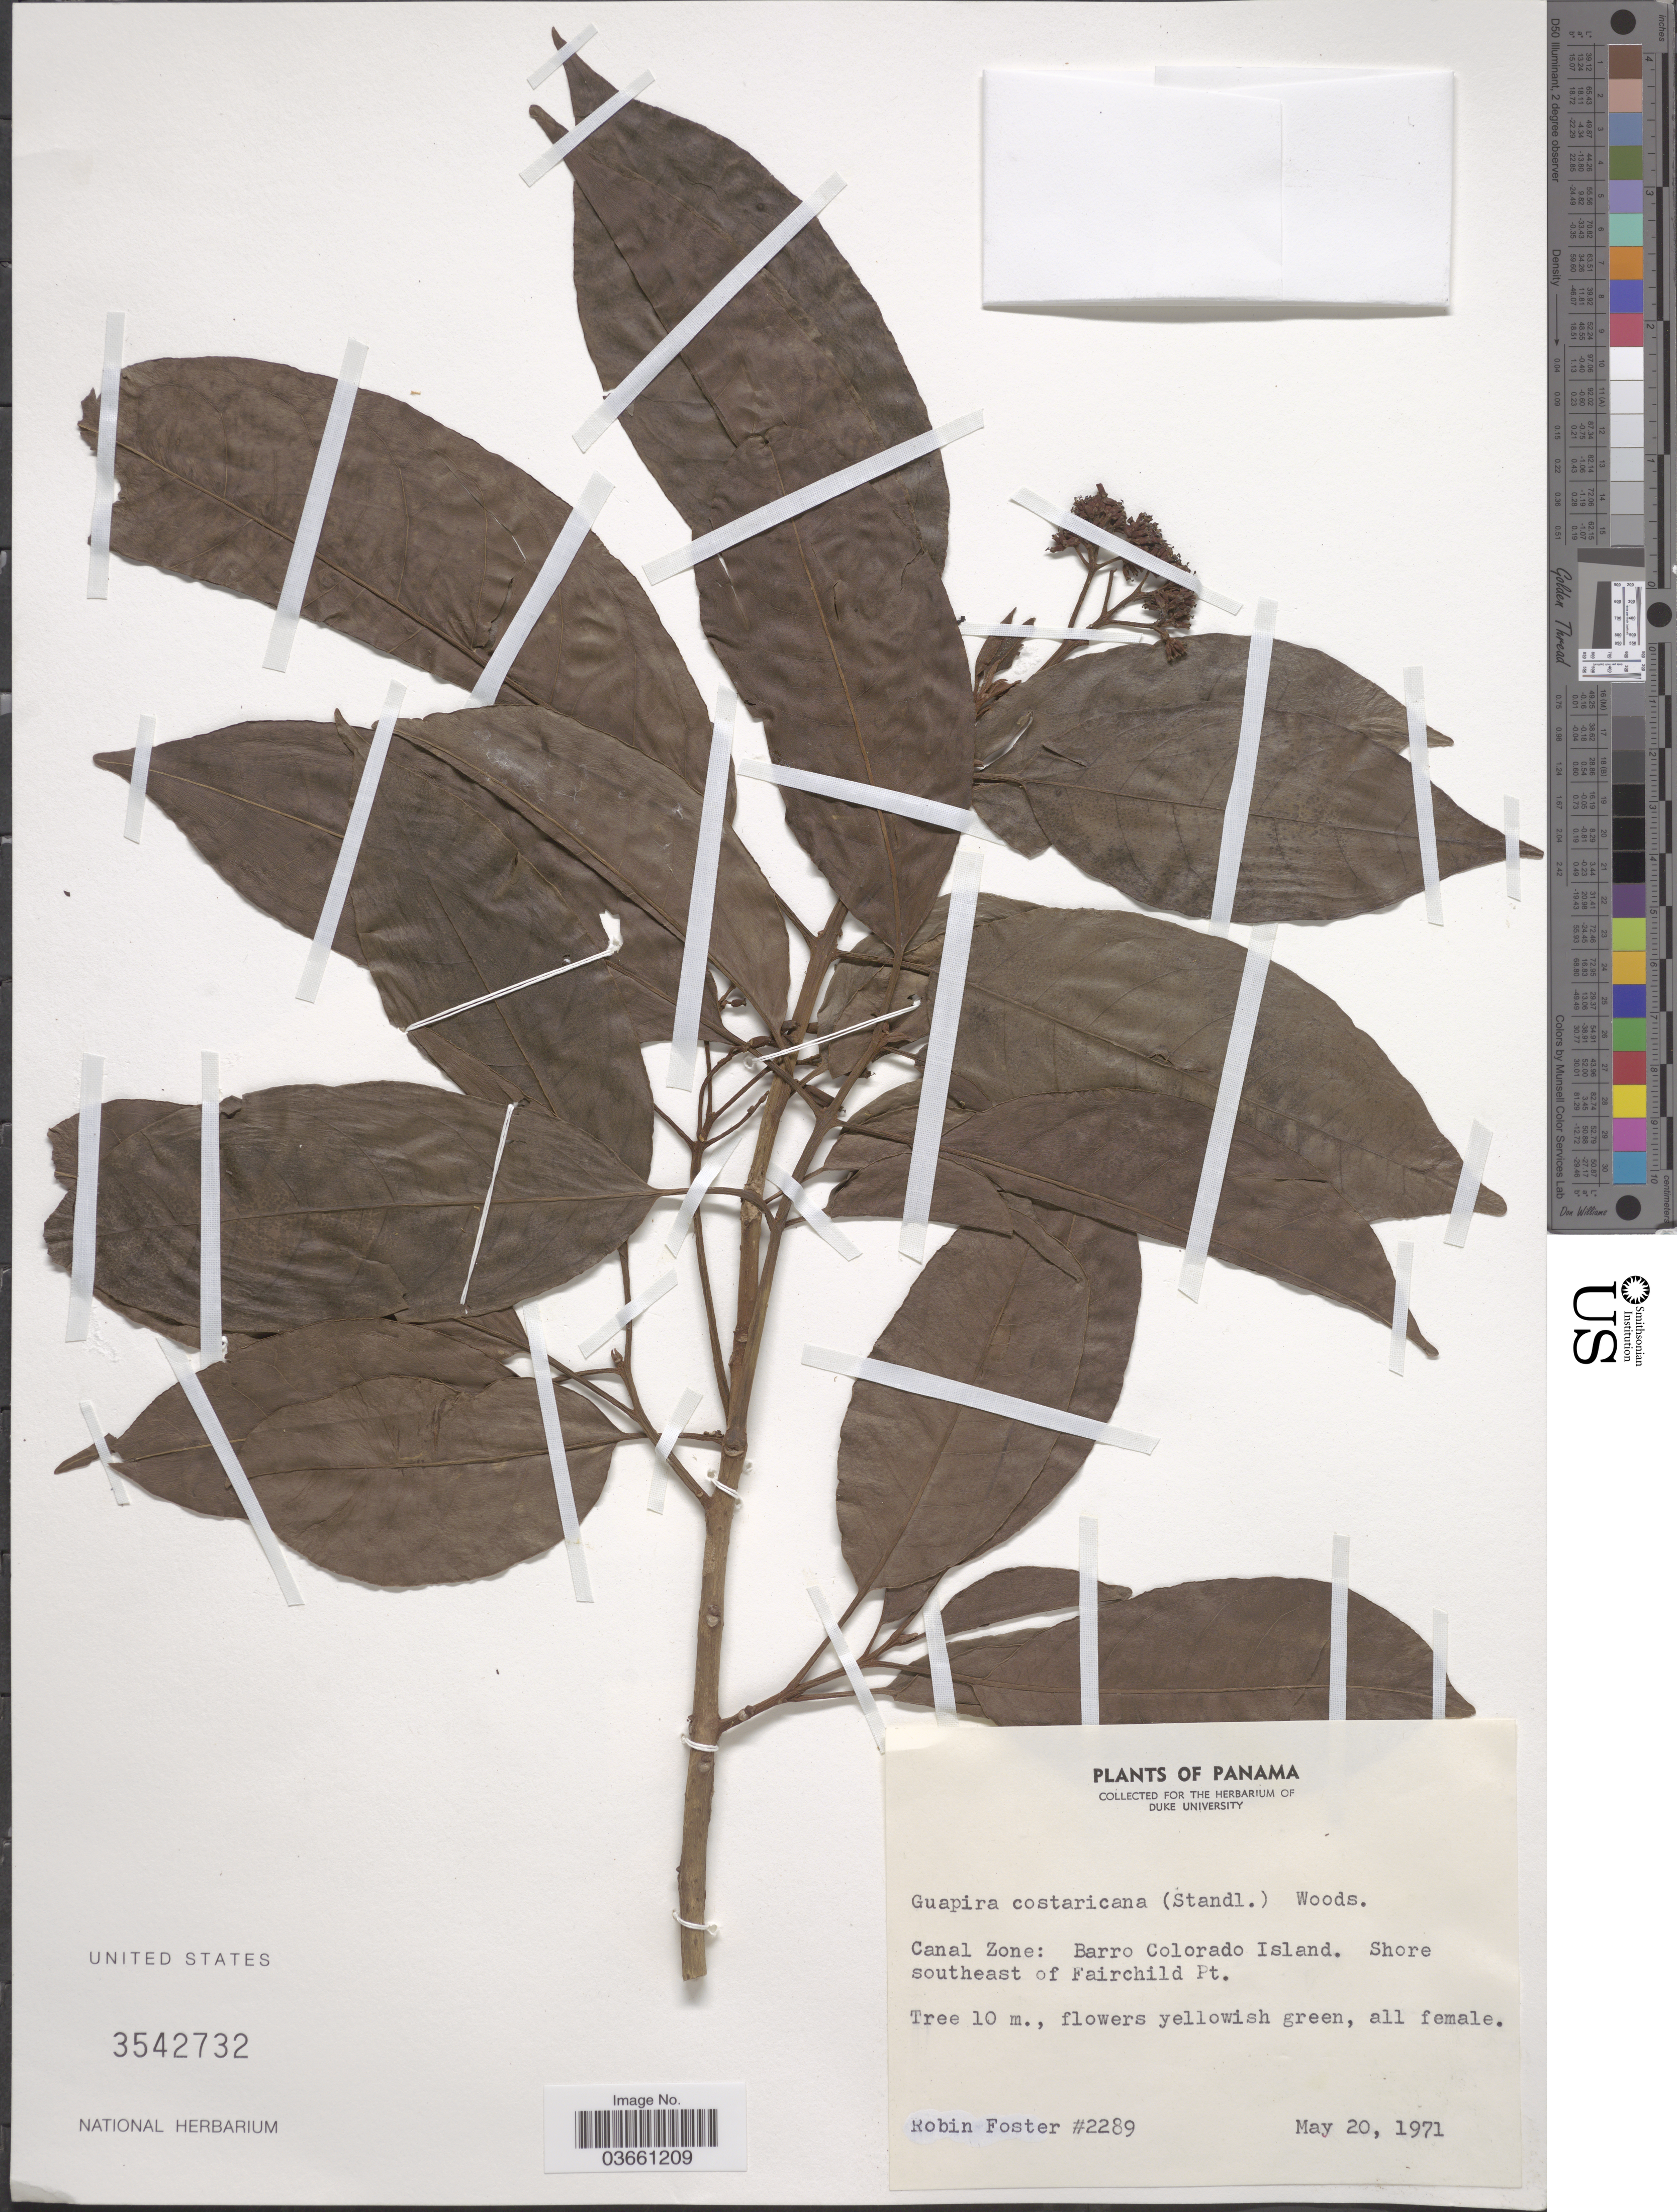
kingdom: Plantae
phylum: Tracheophyta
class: Magnoliopsida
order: Caryophyllales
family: Nyctaginaceae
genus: Guapira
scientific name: Guapira costaricana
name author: (Standl.) Woodson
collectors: R. B. Foster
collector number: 2289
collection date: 1971-05-20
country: Panama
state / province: Panamá Oeste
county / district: Canal Zone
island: Barro Colorado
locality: Canal Zone: Barro Colorado Island. Shore southeast of Fairchild Pt.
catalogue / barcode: US 3542732